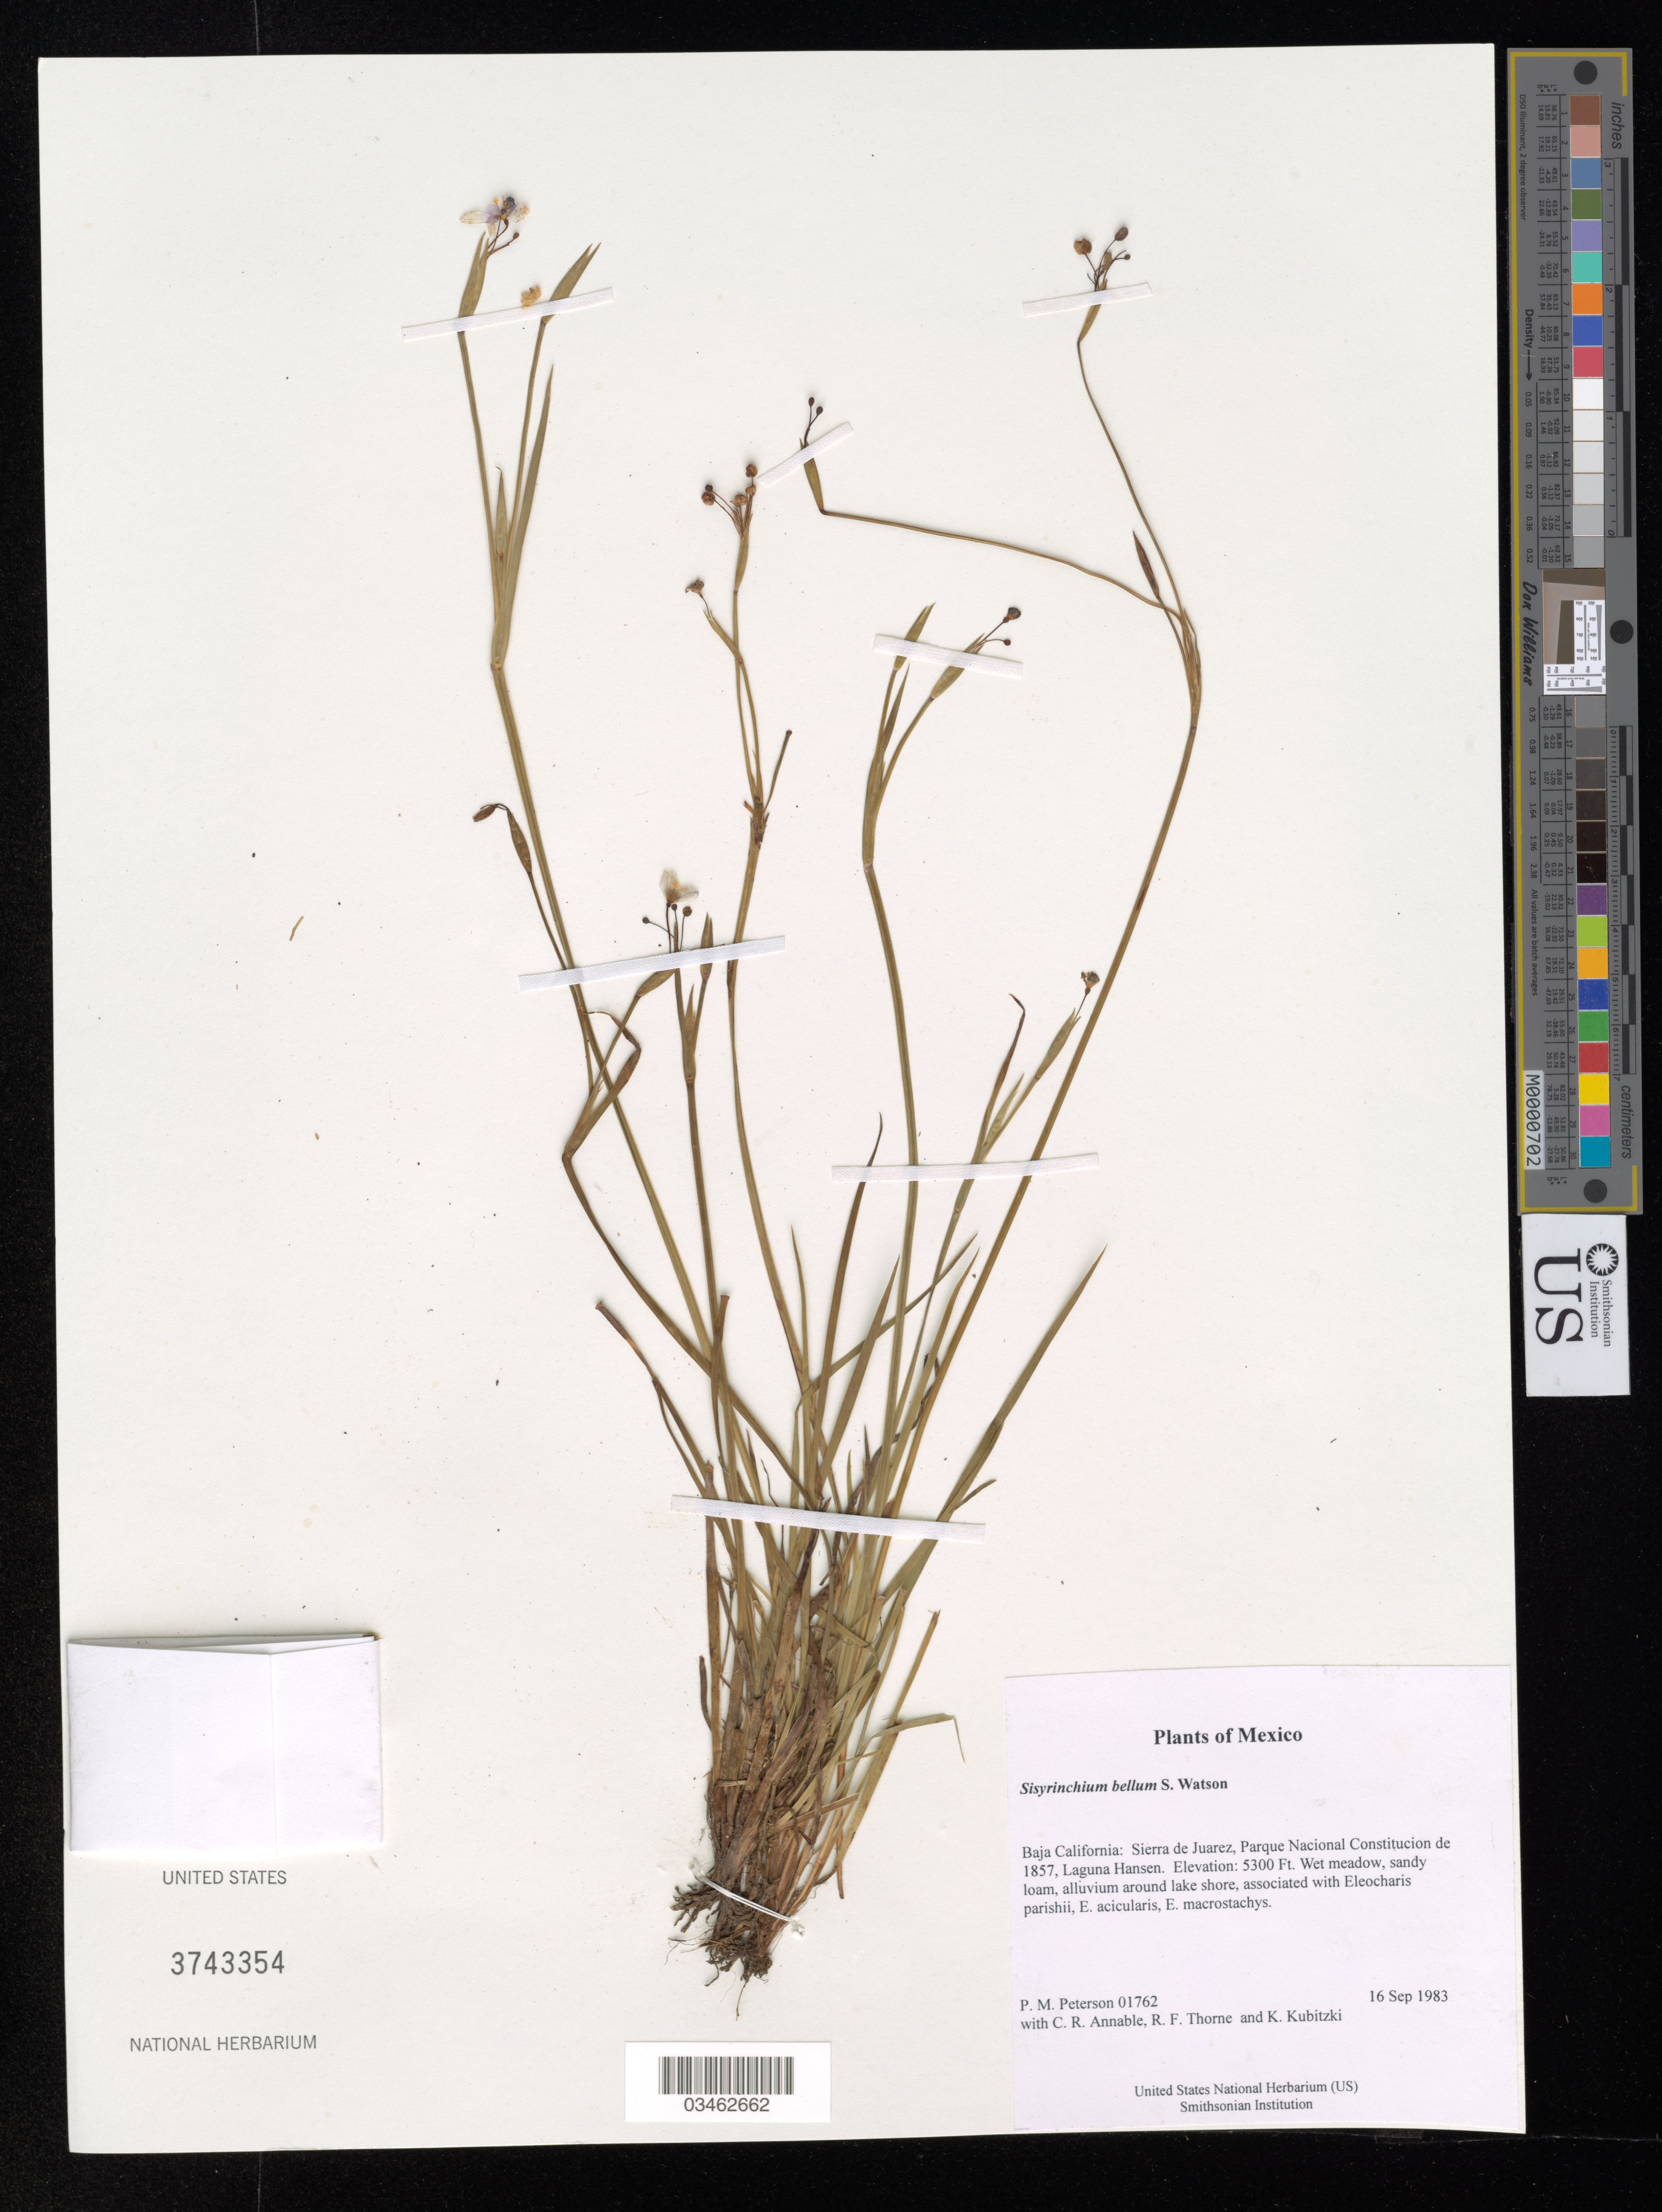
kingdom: Plantae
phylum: Tracheophyta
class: Liliopsida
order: Asparagales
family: Iridaceae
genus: Sisyrinchium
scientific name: Sisyrinchium bellum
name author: S. Watson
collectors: P. M. Peterson, C. R. Annable, R. F. Thorne & K. Kubitzki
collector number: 01762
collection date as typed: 16 Sep 1983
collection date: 1983-09-16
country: Mexico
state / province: Baja California Norte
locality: Sierra de Juarez, Parque Nacional Constitucion de 1857, Laguna Hansen.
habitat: Wet meadow, sandy loam, alluvium around lake shore, associated with Eleocharis parishii, E. acicularis, E. macrostachys.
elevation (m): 1615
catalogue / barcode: US 3743354